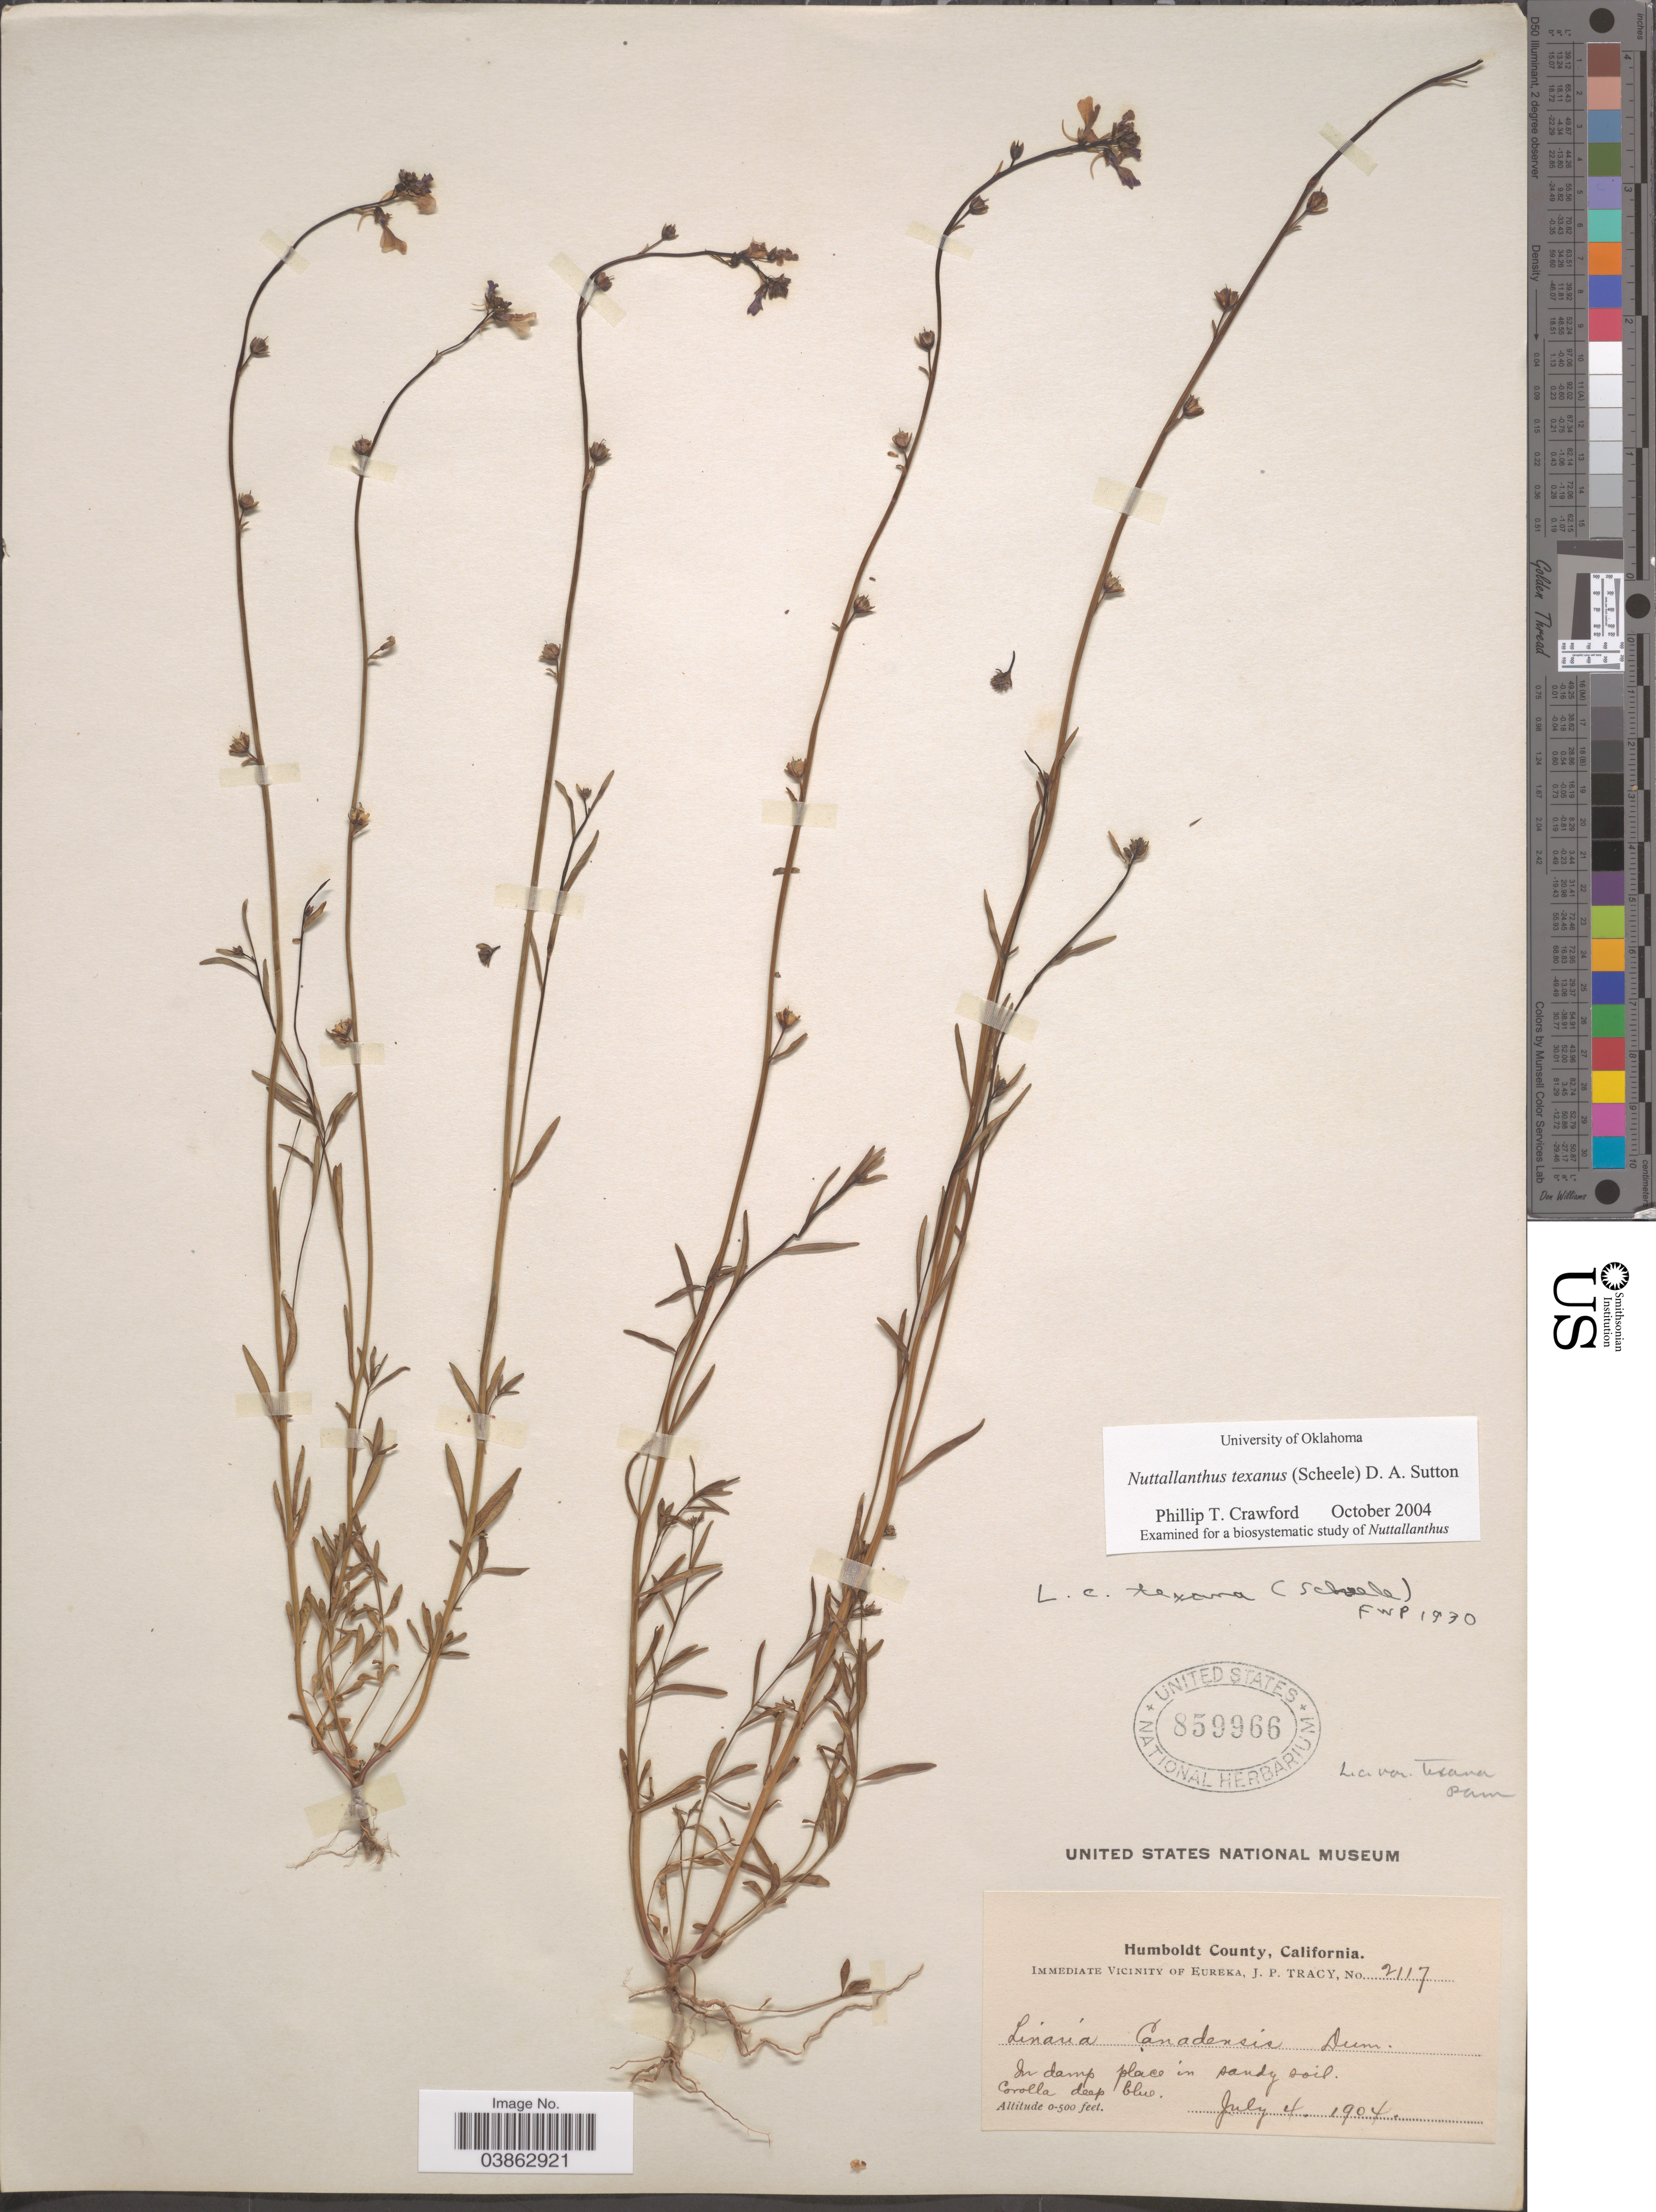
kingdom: Plantae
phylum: Tracheophyta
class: Magnoliopsida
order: Lamiales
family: Plantaginaceae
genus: Linaria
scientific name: Linaria texana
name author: Scheele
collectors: J. Tracy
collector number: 2117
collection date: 1904-07-04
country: United States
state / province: California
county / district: Humboldt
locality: Humboldt County. Immediate vicinity of Eureka.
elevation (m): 0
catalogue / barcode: US 859966